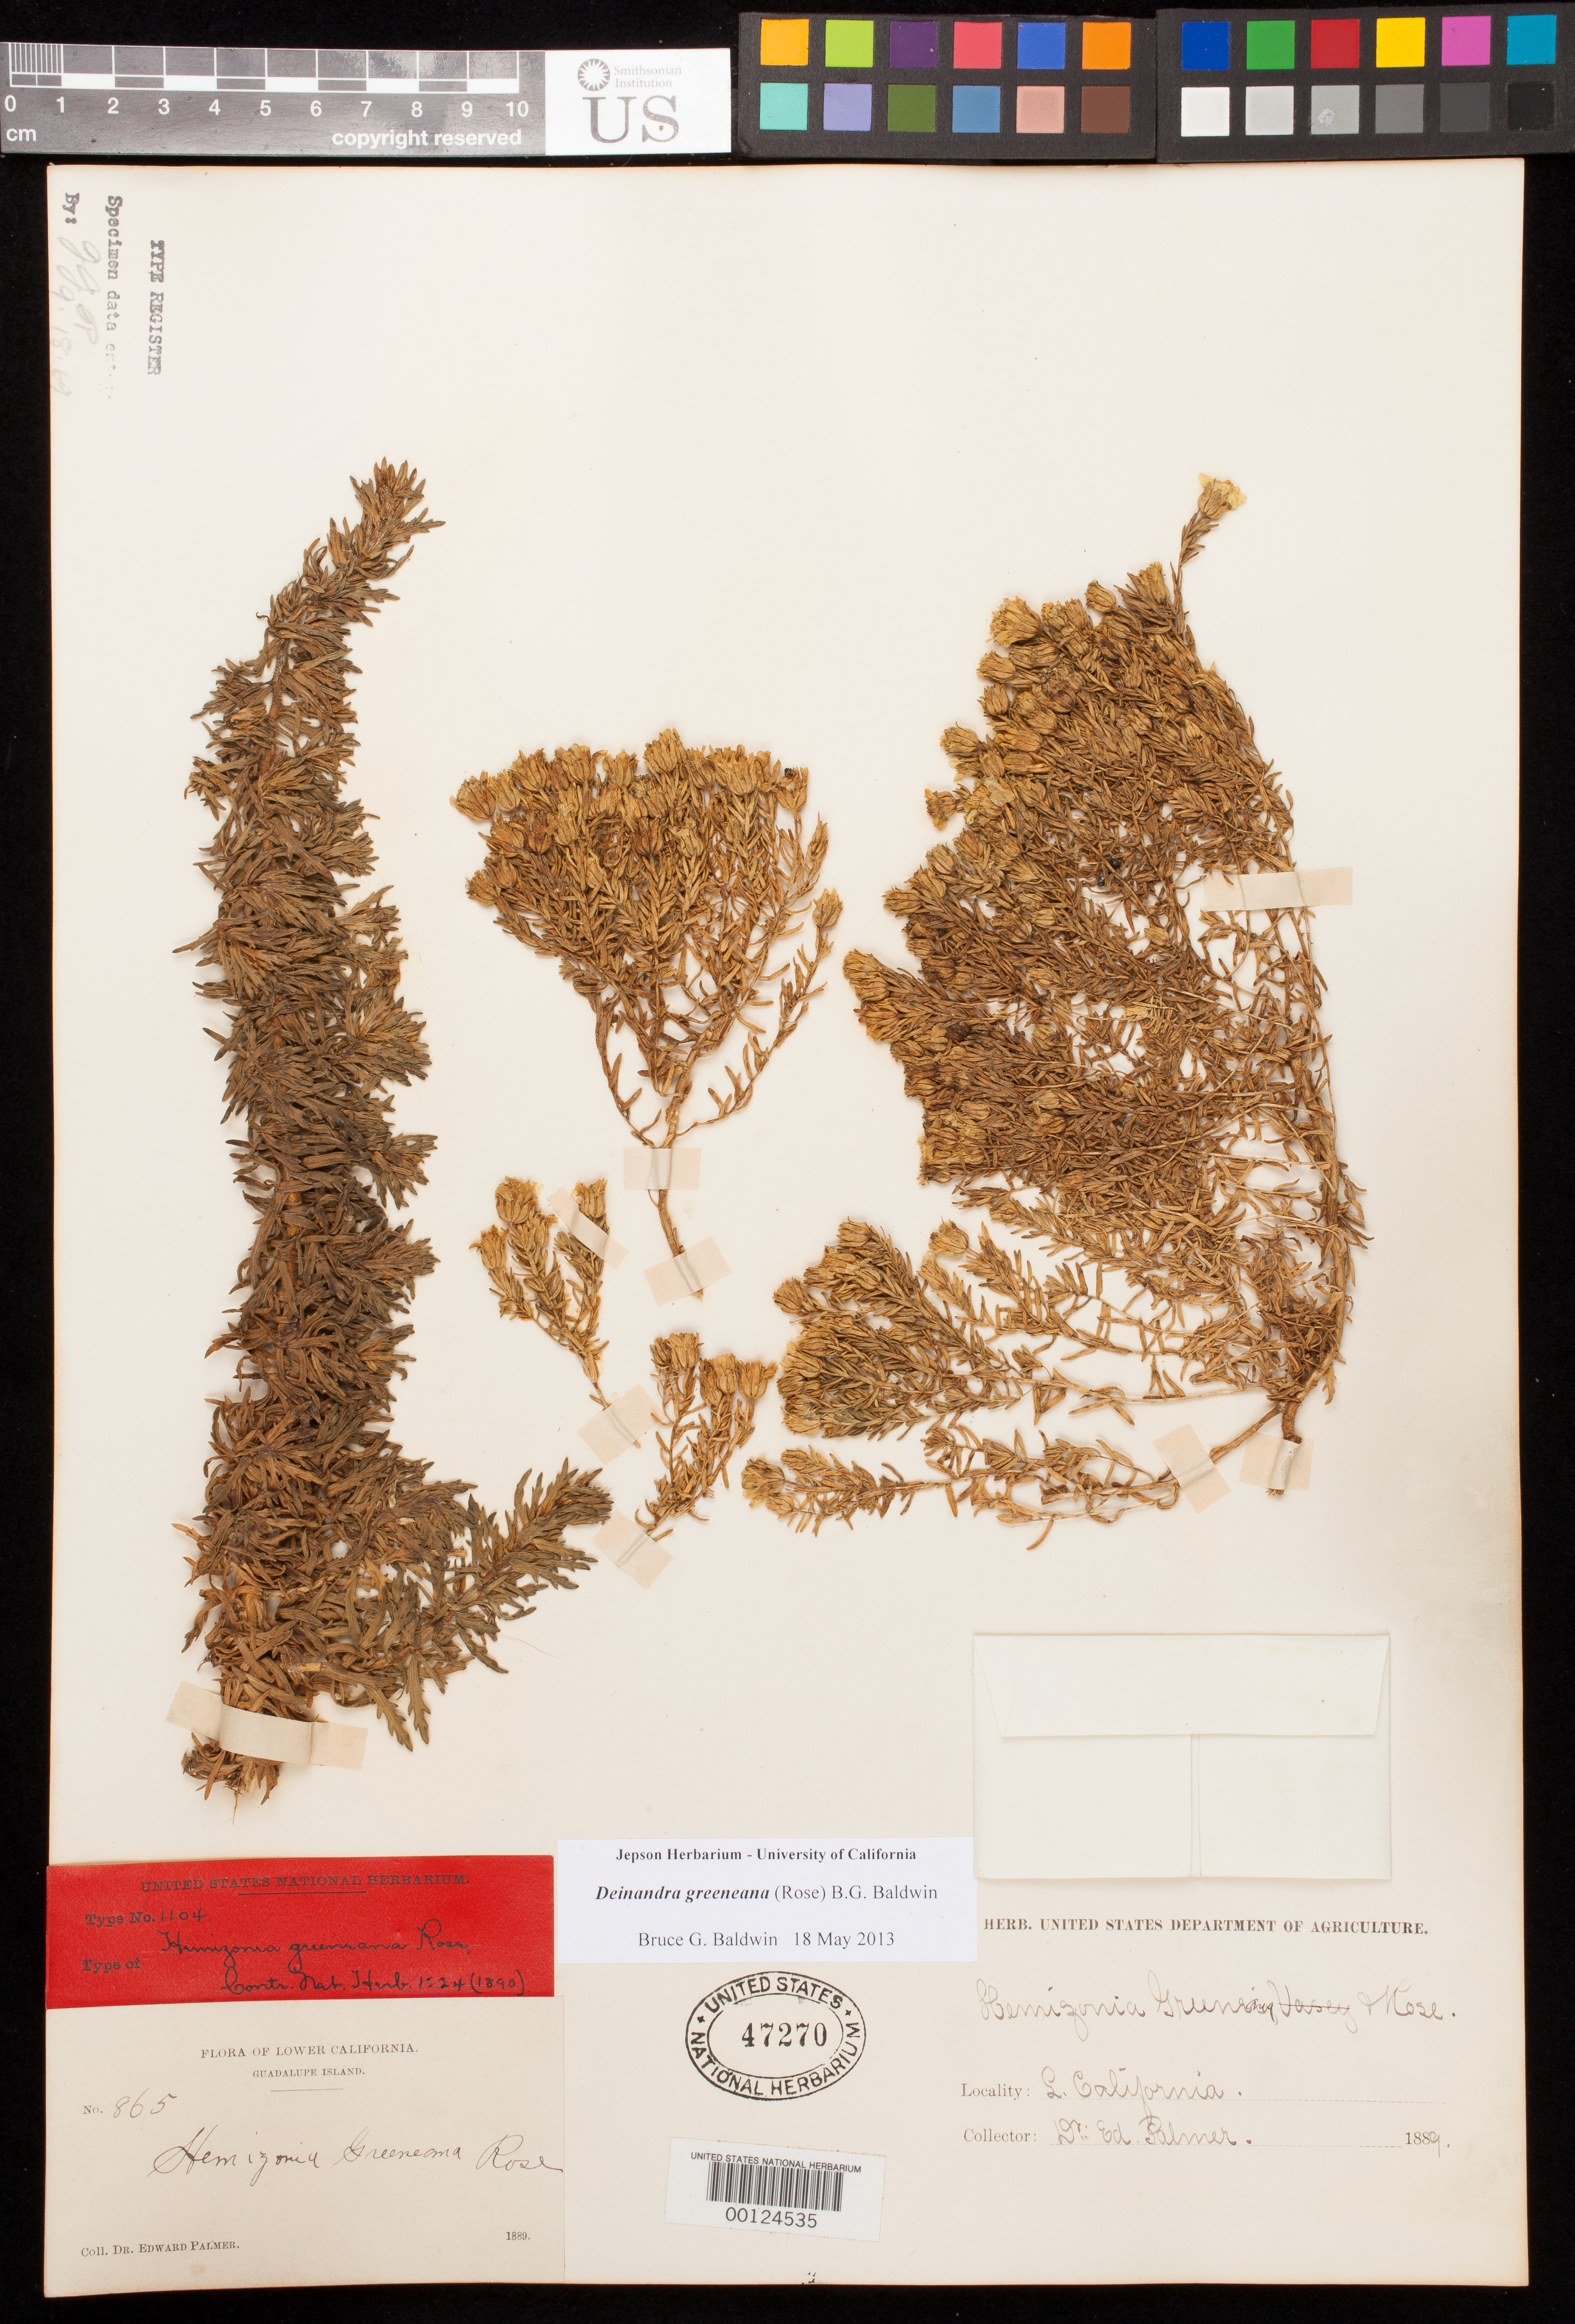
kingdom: Plantae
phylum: Tracheophyta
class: Magnoliopsida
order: Asterales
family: Asteraceae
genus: Hemizonia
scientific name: Hemizonia greeneana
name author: Rose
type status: Isotype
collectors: E. Palmer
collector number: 865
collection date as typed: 29 Mar 1889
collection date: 1889-03-29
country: Mexico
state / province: Baja California Norte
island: Guadalupe Island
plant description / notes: One of 2 original sheets from the USDA herbarium, USNH 47269 & 47270; unclear which (if either) should be considered the holotype but 47269 annotated "Type" (in Rose's hand?).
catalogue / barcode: US 47270